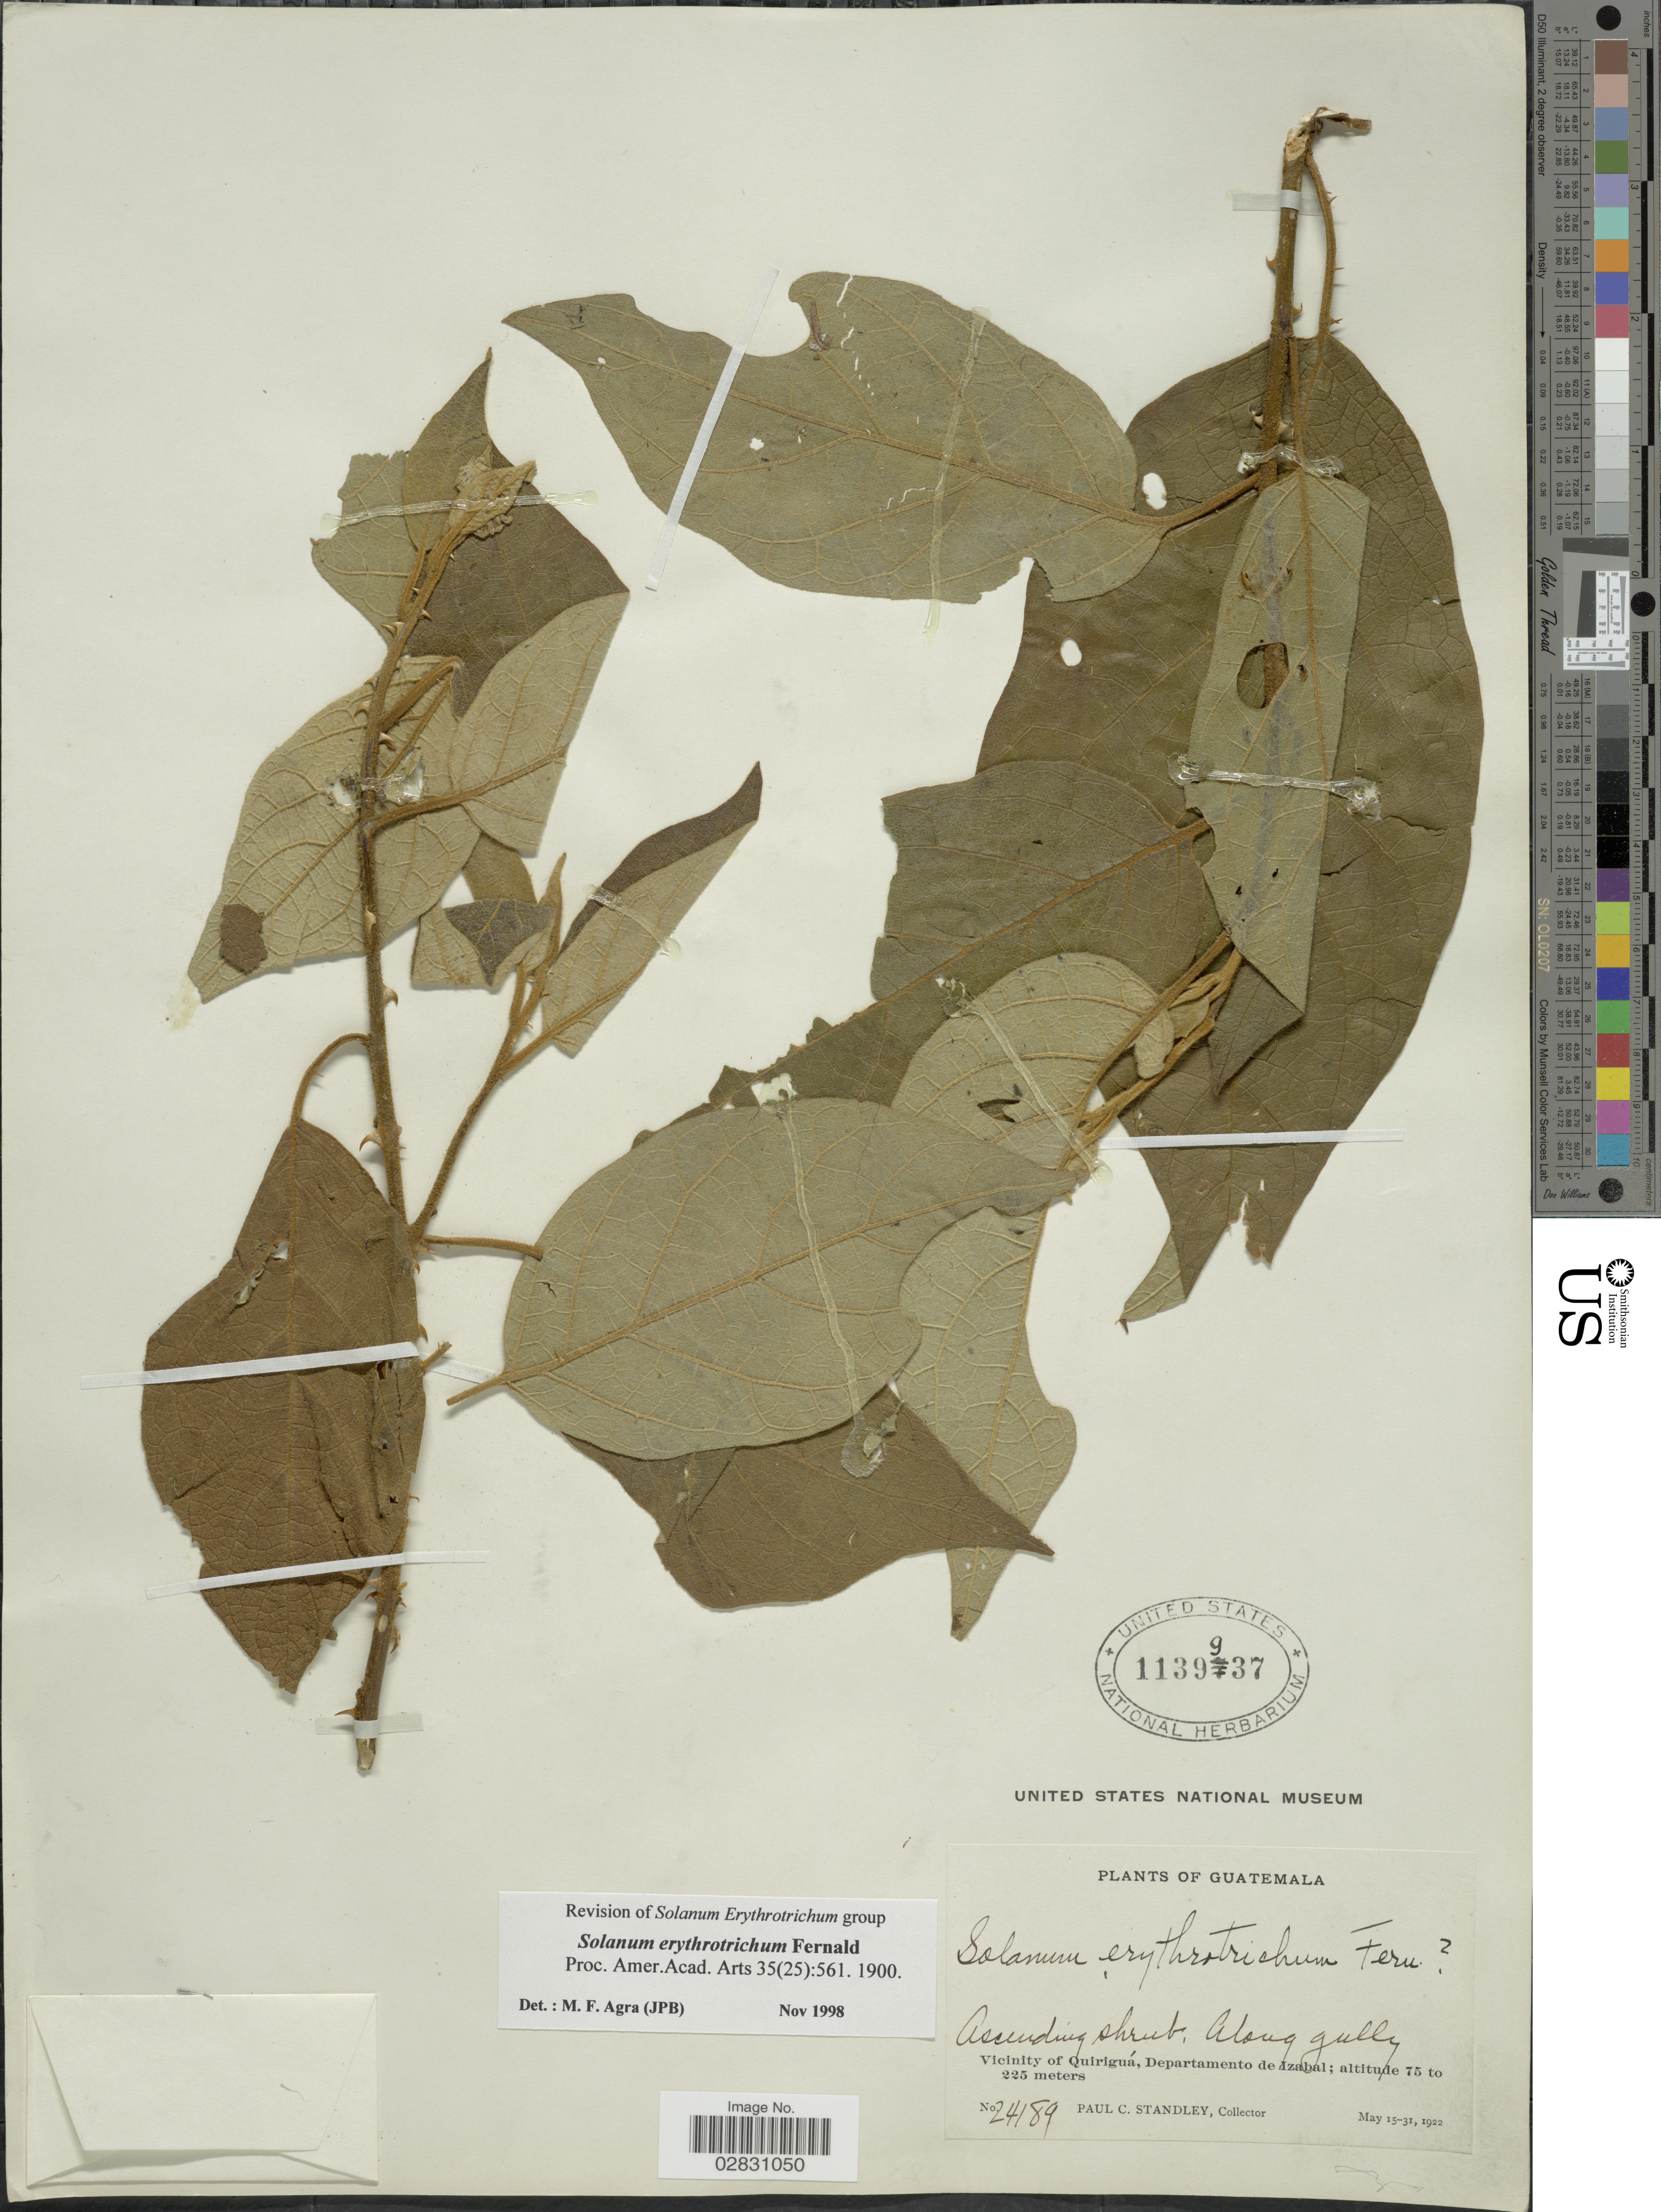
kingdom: Plantae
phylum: Tracheophyta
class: Magnoliopsida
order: Solanales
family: Solanaceae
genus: Solanum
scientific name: Solanum erythrotrichum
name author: Fernald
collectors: P. C. Standley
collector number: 24189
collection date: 1922-05-15/1922-05-31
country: Guatemala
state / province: Izabal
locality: Vicinity of Quiriguá, Departamento de Izabal.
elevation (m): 75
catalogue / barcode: US 1139937